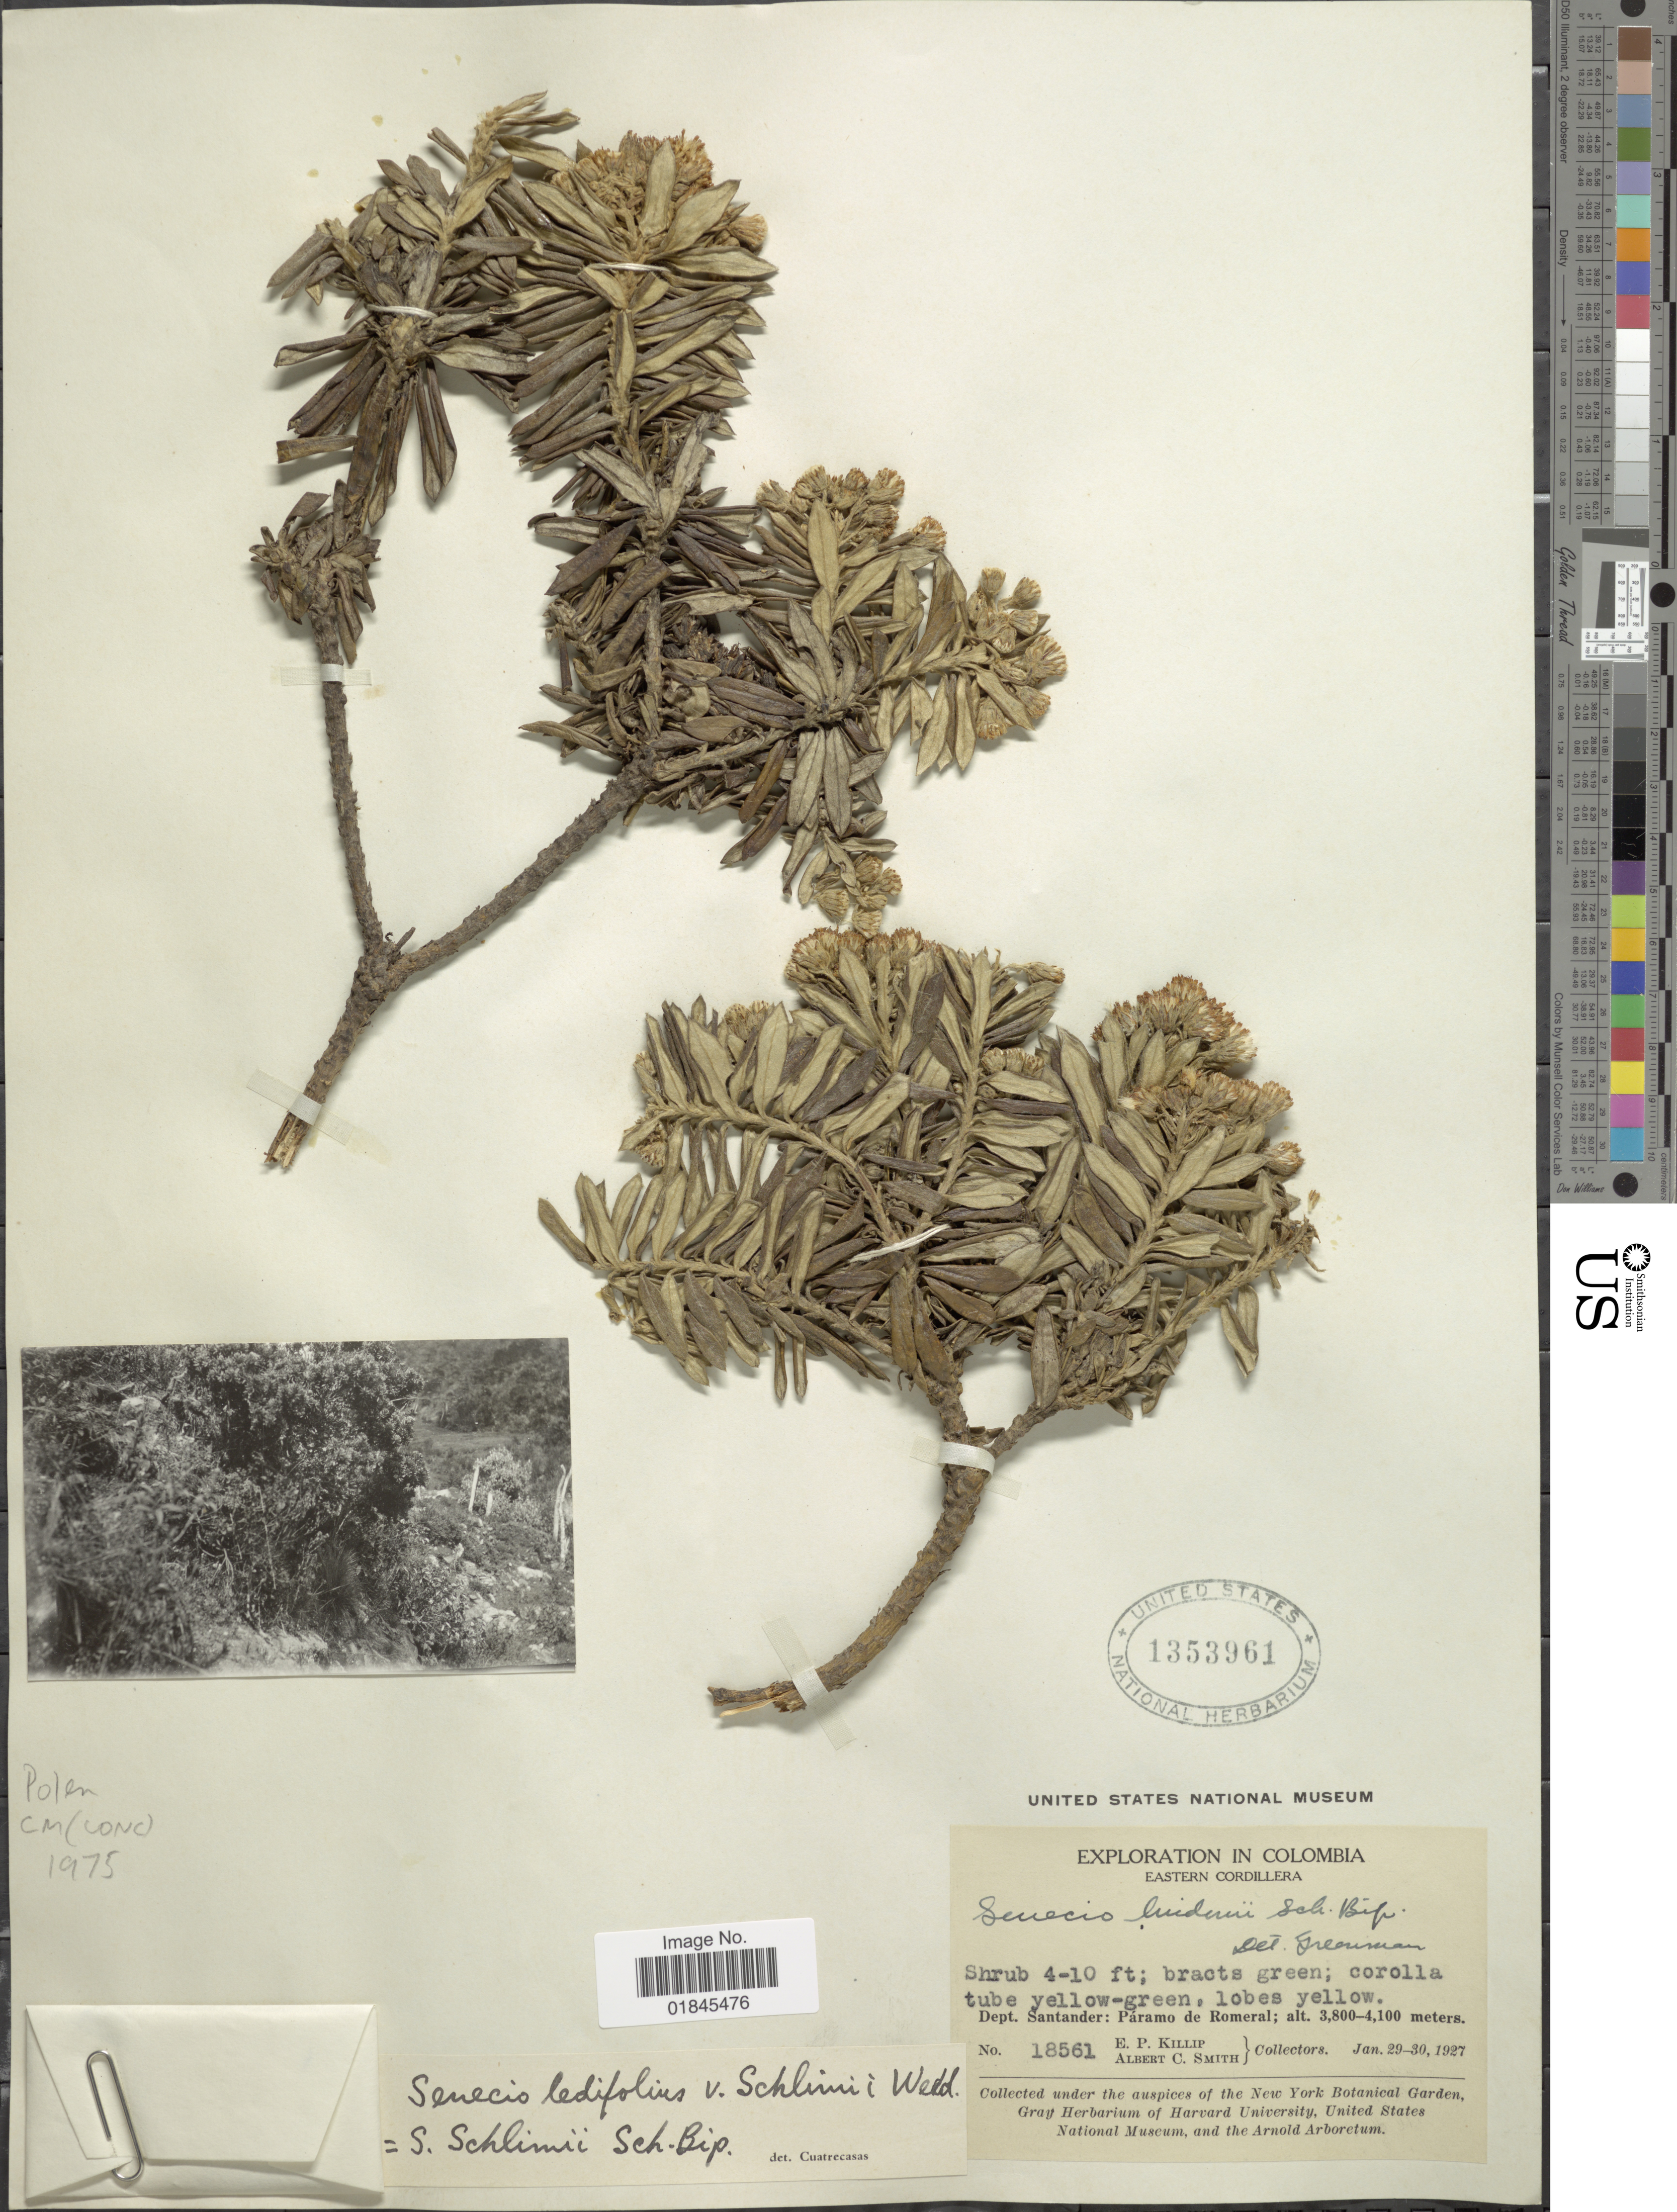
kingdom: Plantae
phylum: Tracheophyta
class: Magnoliopsida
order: Asterales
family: Asteraceae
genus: Pentacalia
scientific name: Pentacalia ledifolia subsp. schlimii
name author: (Wedd.) Cuatrec.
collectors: E. P. Killip & A. C. Smith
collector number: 18561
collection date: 1927-01-29/1927-01-30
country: Colombia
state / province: Santander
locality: Eastern Cordillera. Dept. Santander: Páramo de Romeral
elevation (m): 3800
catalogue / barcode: US 1353961